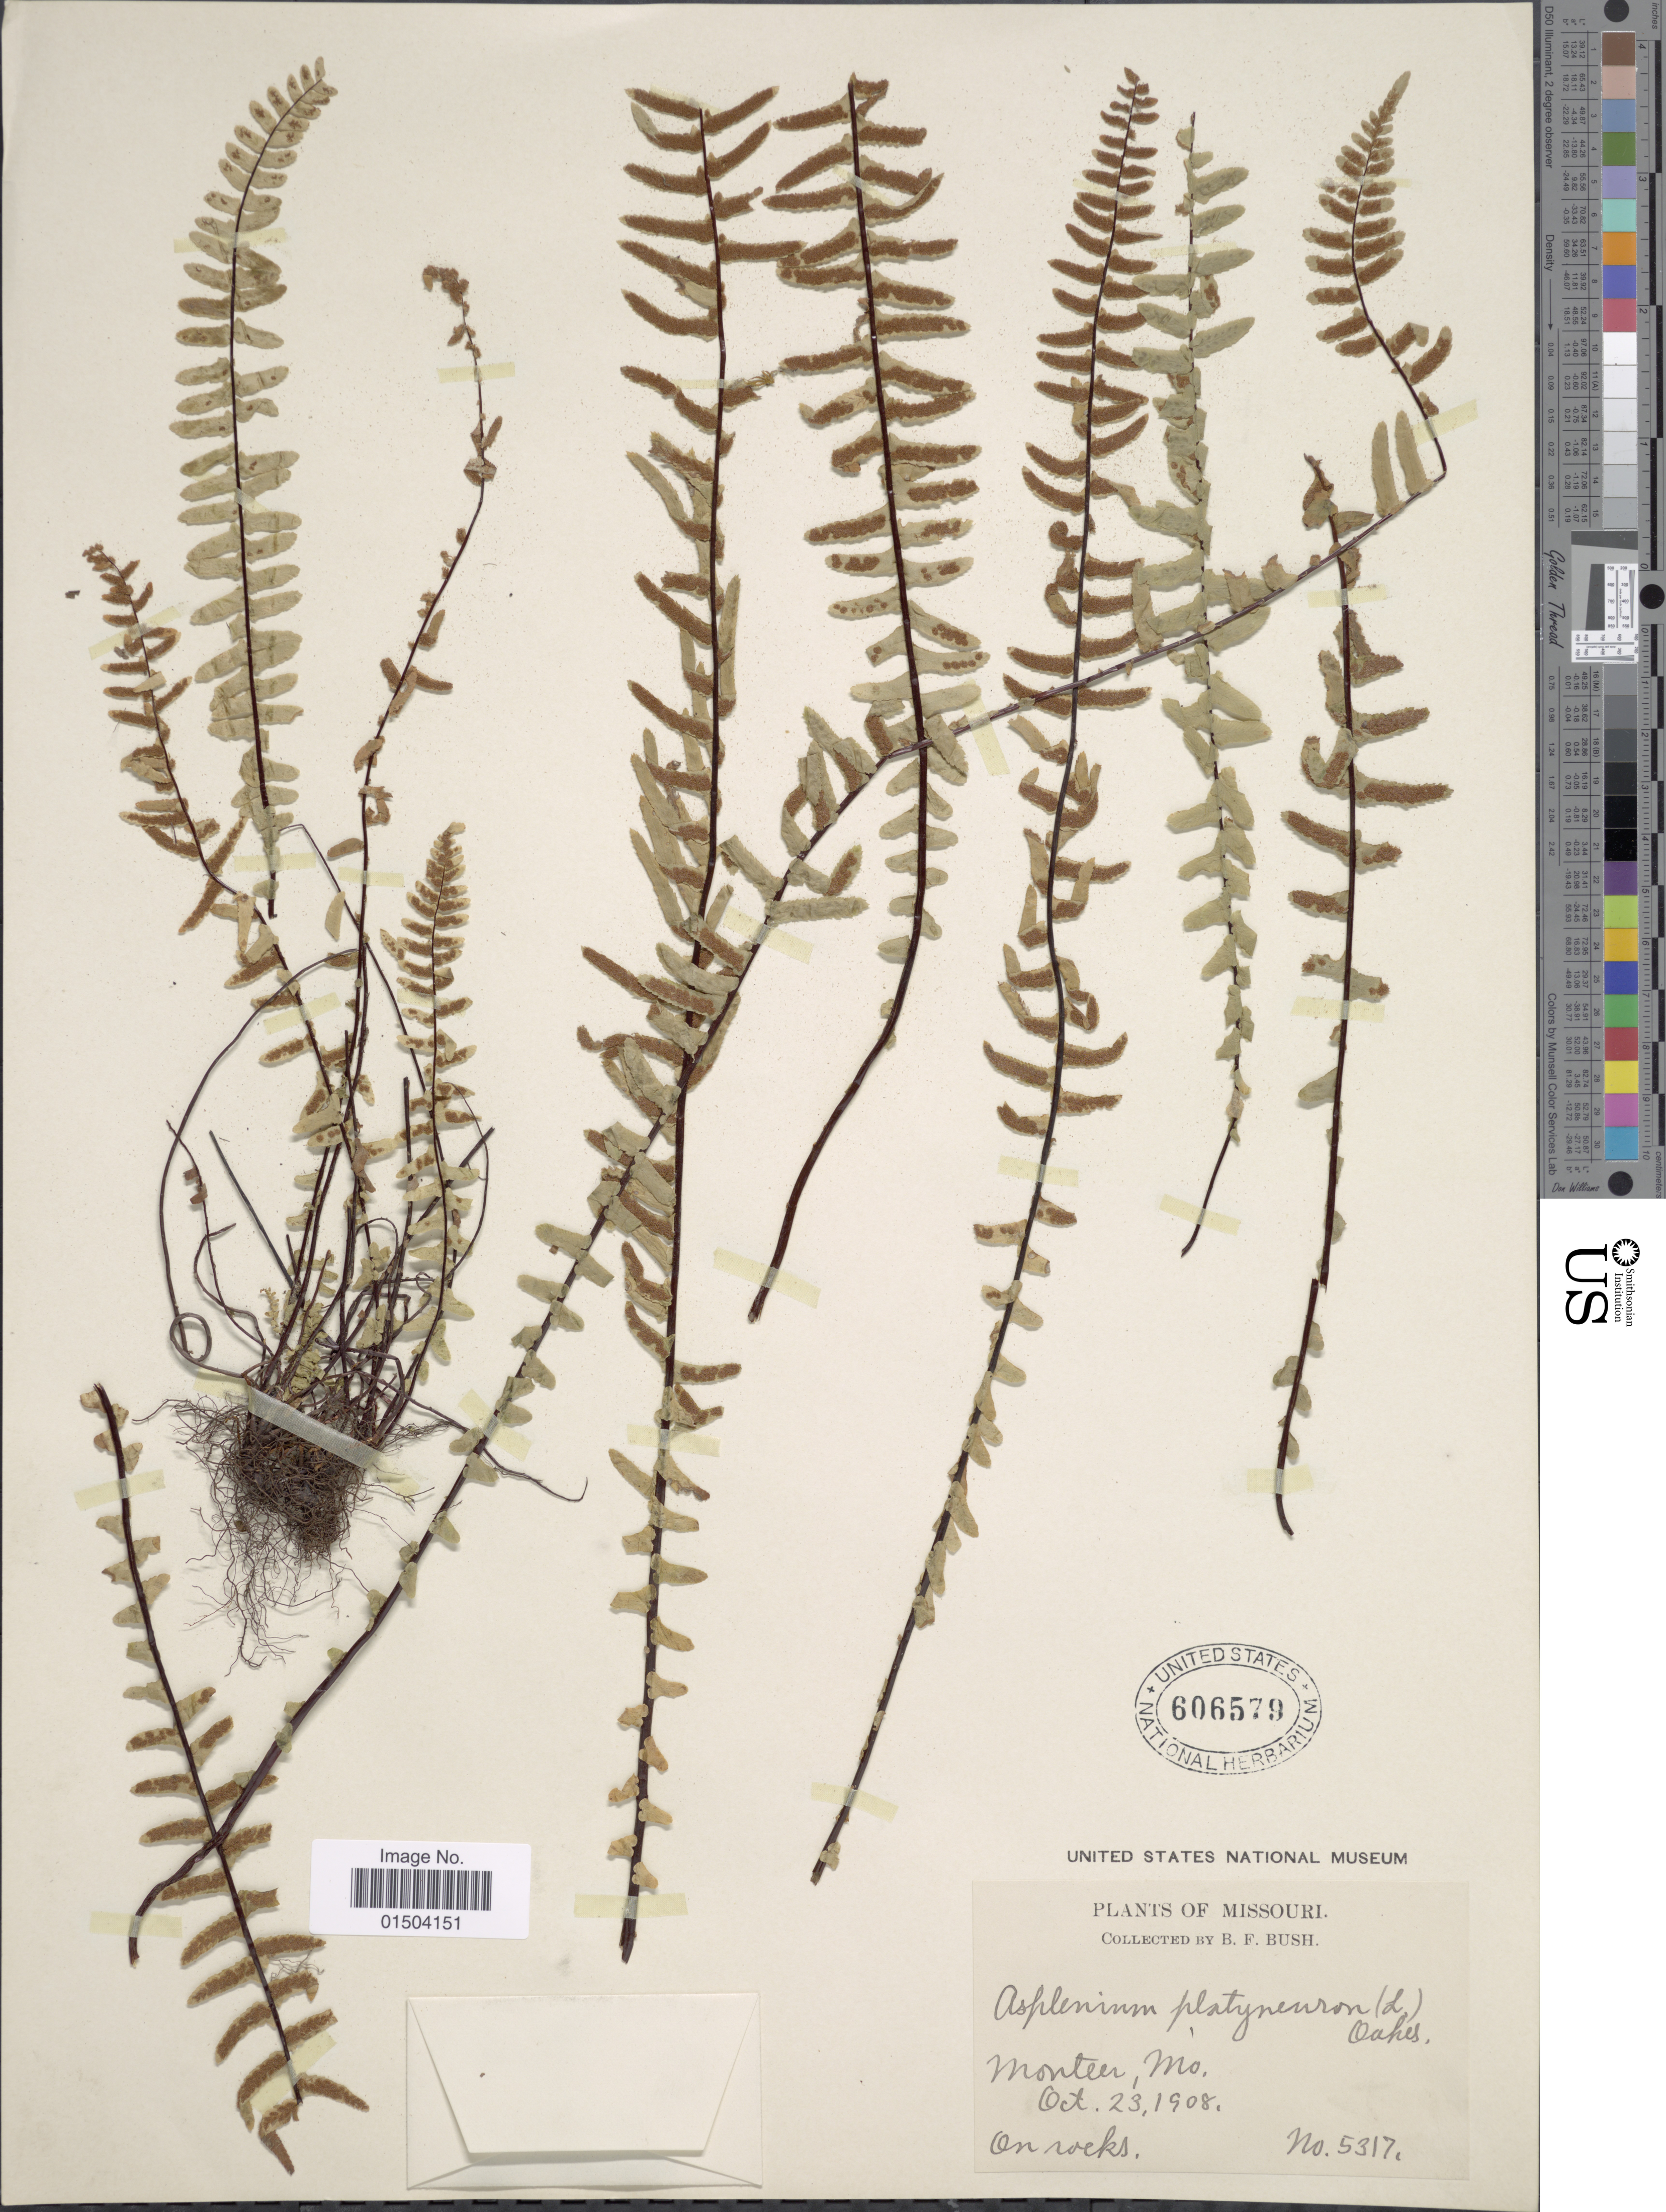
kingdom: Plantae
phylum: Tracheophyta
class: Polypodiopsida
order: Polypodiales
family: Aspleniaceae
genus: Asplenium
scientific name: Asplenium platyneuron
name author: (L.) Britton, Stearns & Poggenb.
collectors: B. F. Bush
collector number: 5317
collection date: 1908-10-23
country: United States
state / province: Missouri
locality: Monteer.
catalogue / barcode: US 606579